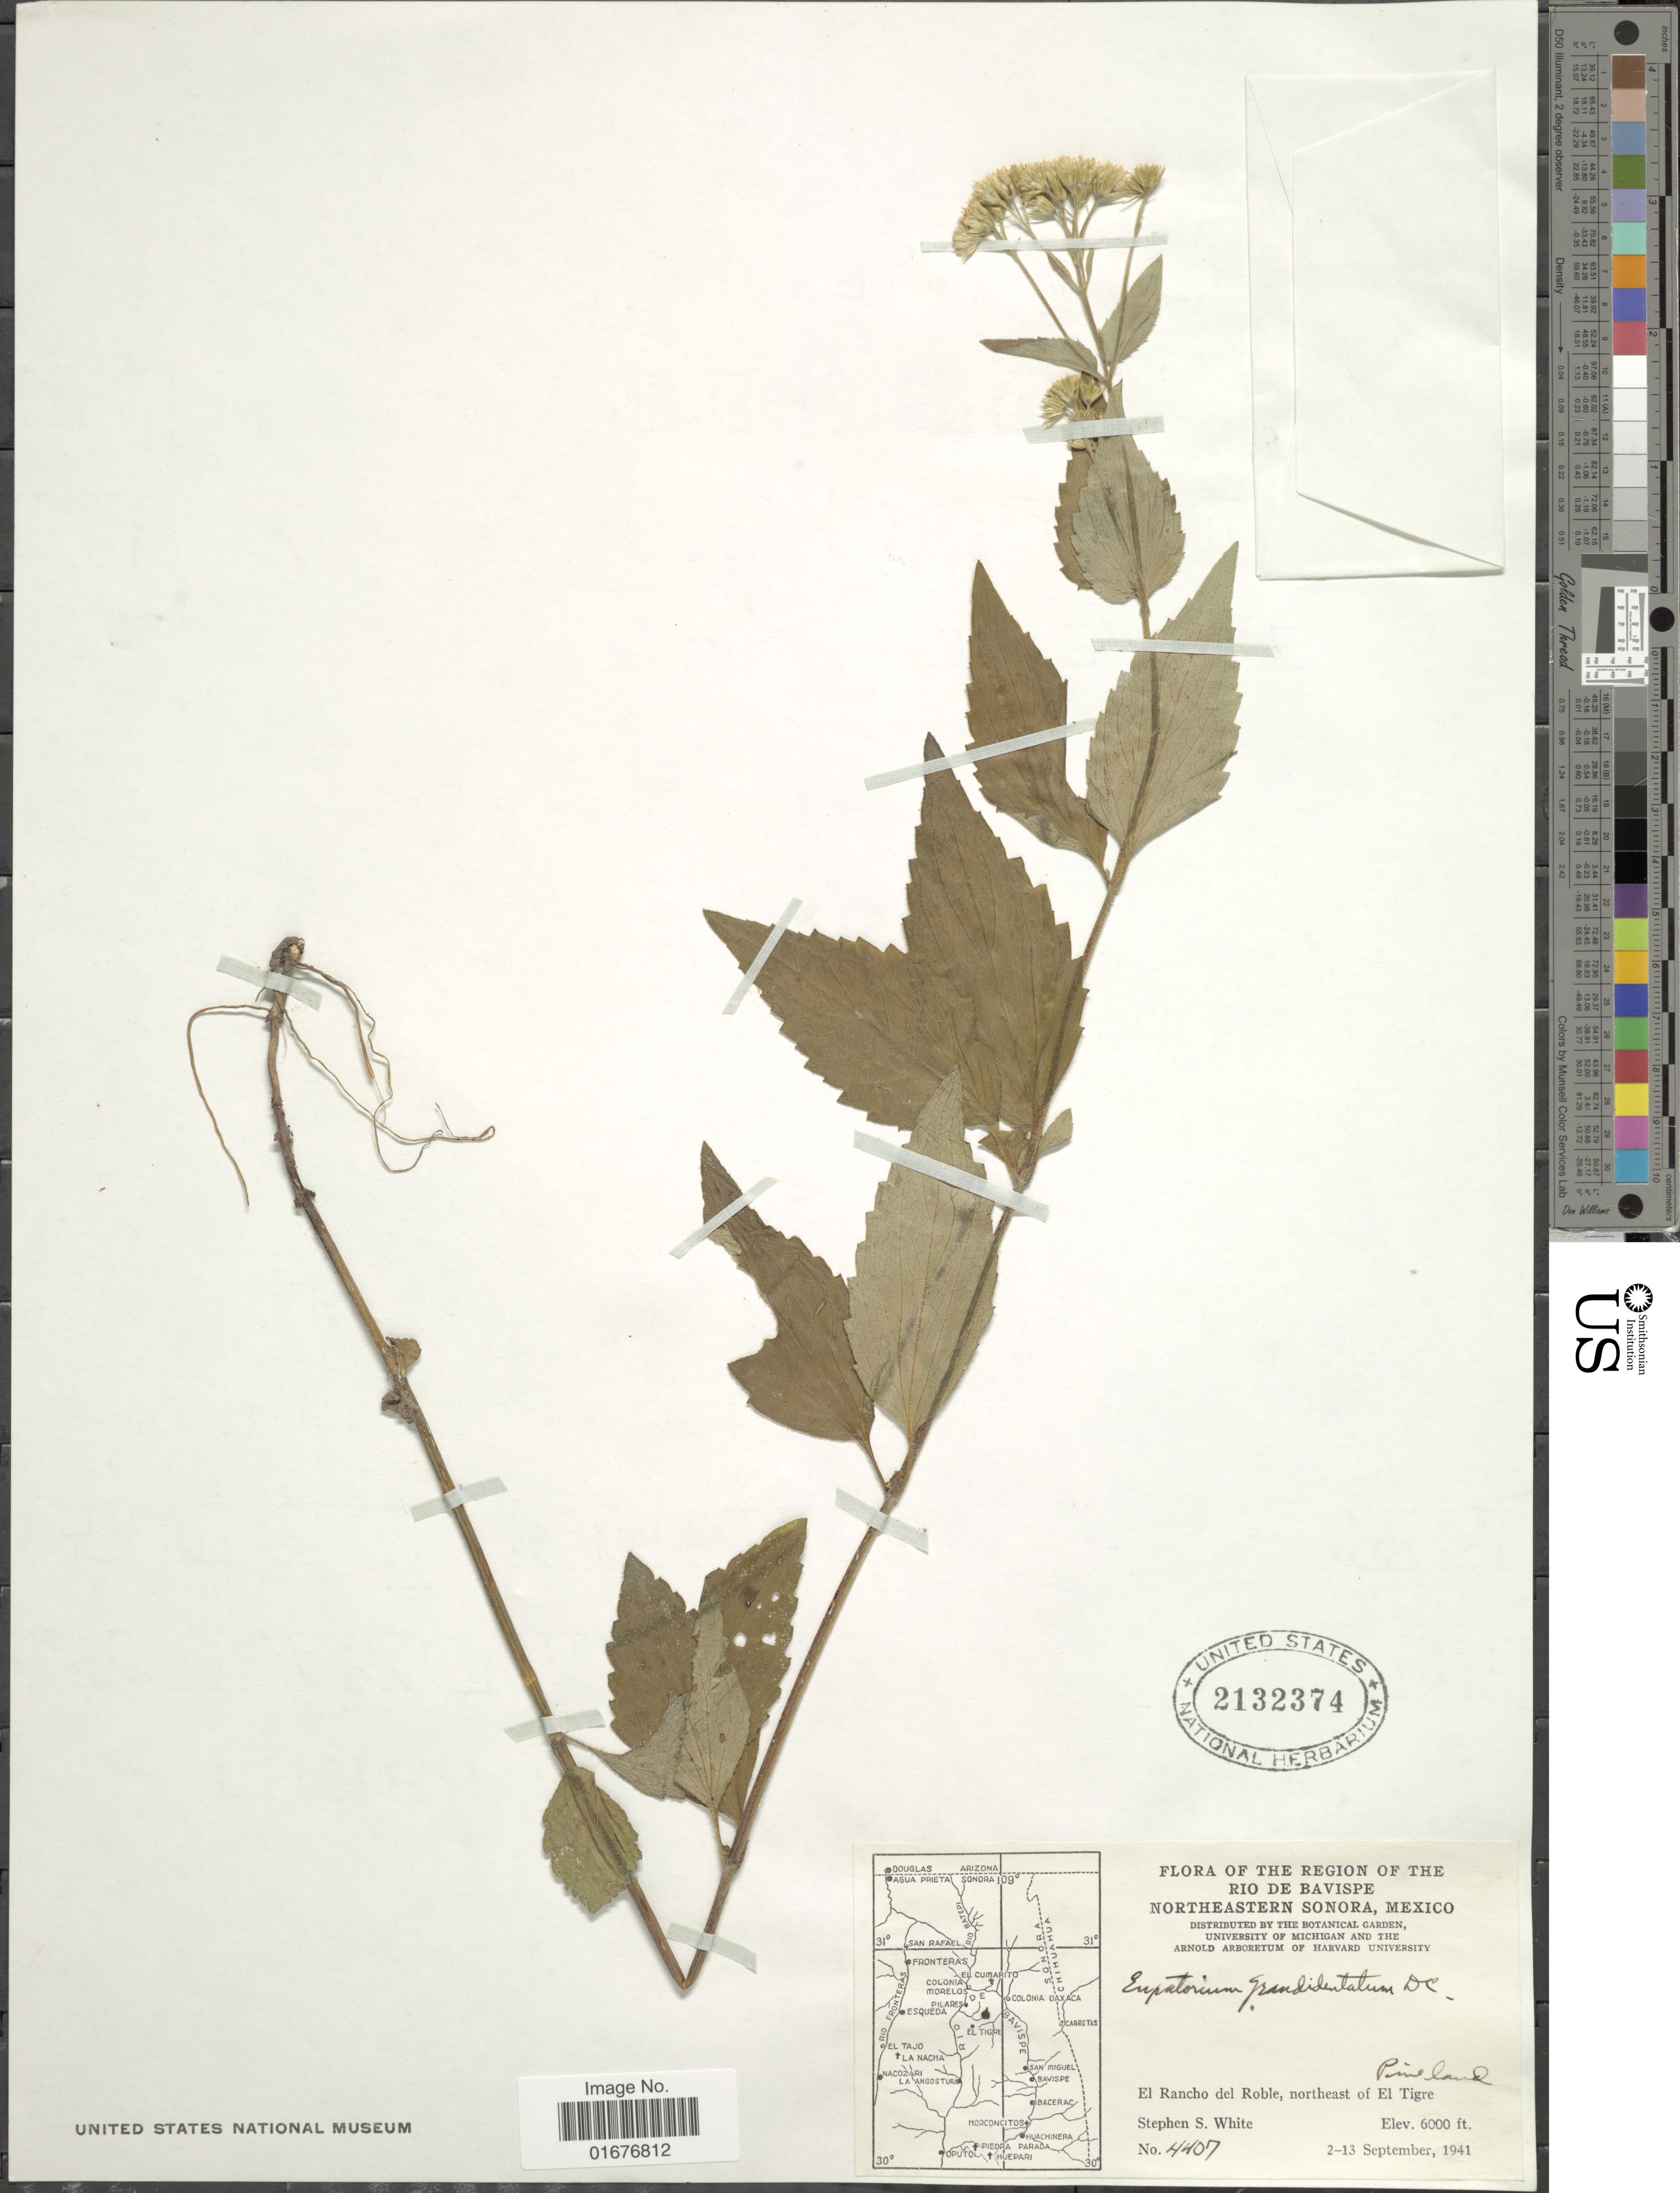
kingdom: Plantae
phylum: Tracheophyta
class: Magnoliopsida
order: Asterales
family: Asteraceae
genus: Ageratina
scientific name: Ageratina rothrockii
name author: (A. Gray) R.M. King & H. Rob.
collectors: S. S. White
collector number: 4407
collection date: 1941-09-02/1941-09-13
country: Mexico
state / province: Sonora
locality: Region of the Rio de Bavispe, Northeastern Sonora, El Racho Roble, northeast of El Tigre, Pineland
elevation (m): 1829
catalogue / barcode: US 2132374